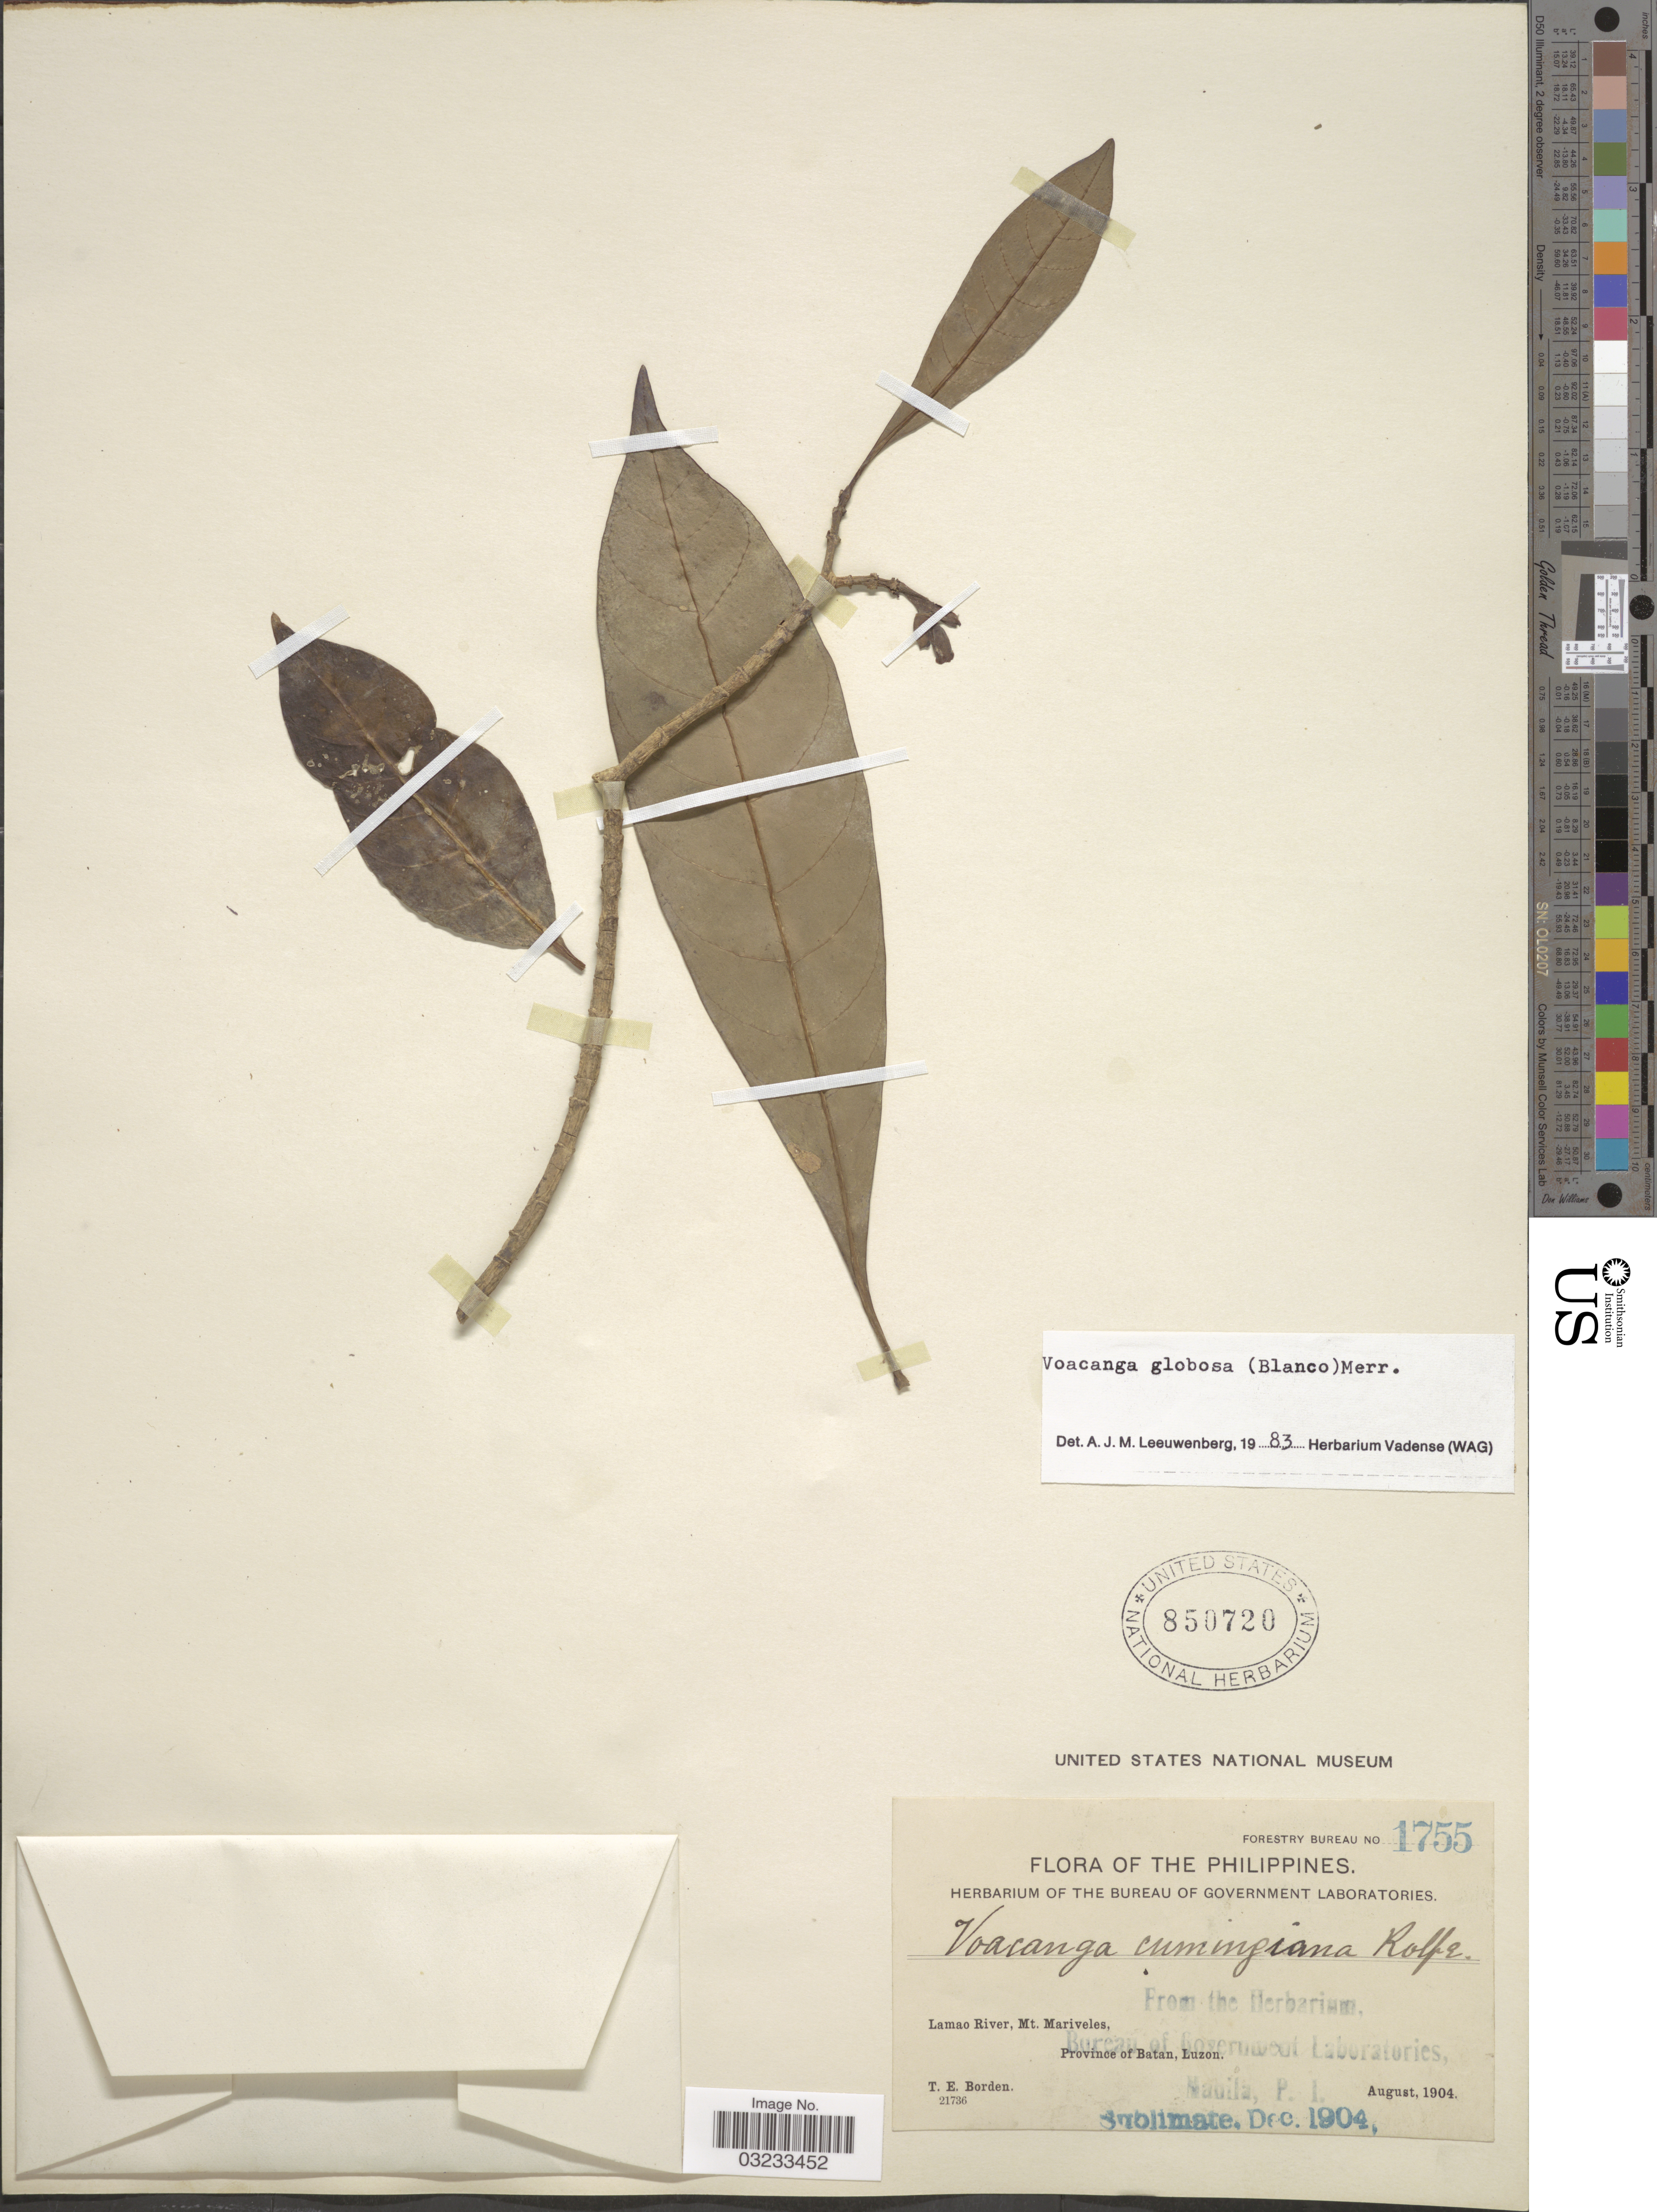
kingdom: Plantae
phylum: Tracheophyta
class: Magnoliopsida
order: Gentianales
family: Apocynaceae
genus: Voacanga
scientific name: Voacanga globosa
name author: (Blanco) Merr.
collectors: T. E. Borden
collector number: Forestry Bureau 1755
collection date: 1904-08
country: Philippines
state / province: Cagayan Valley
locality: Lamao River, Mt. Mariveles, Province of Batan, Luzon.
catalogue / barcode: US 850720